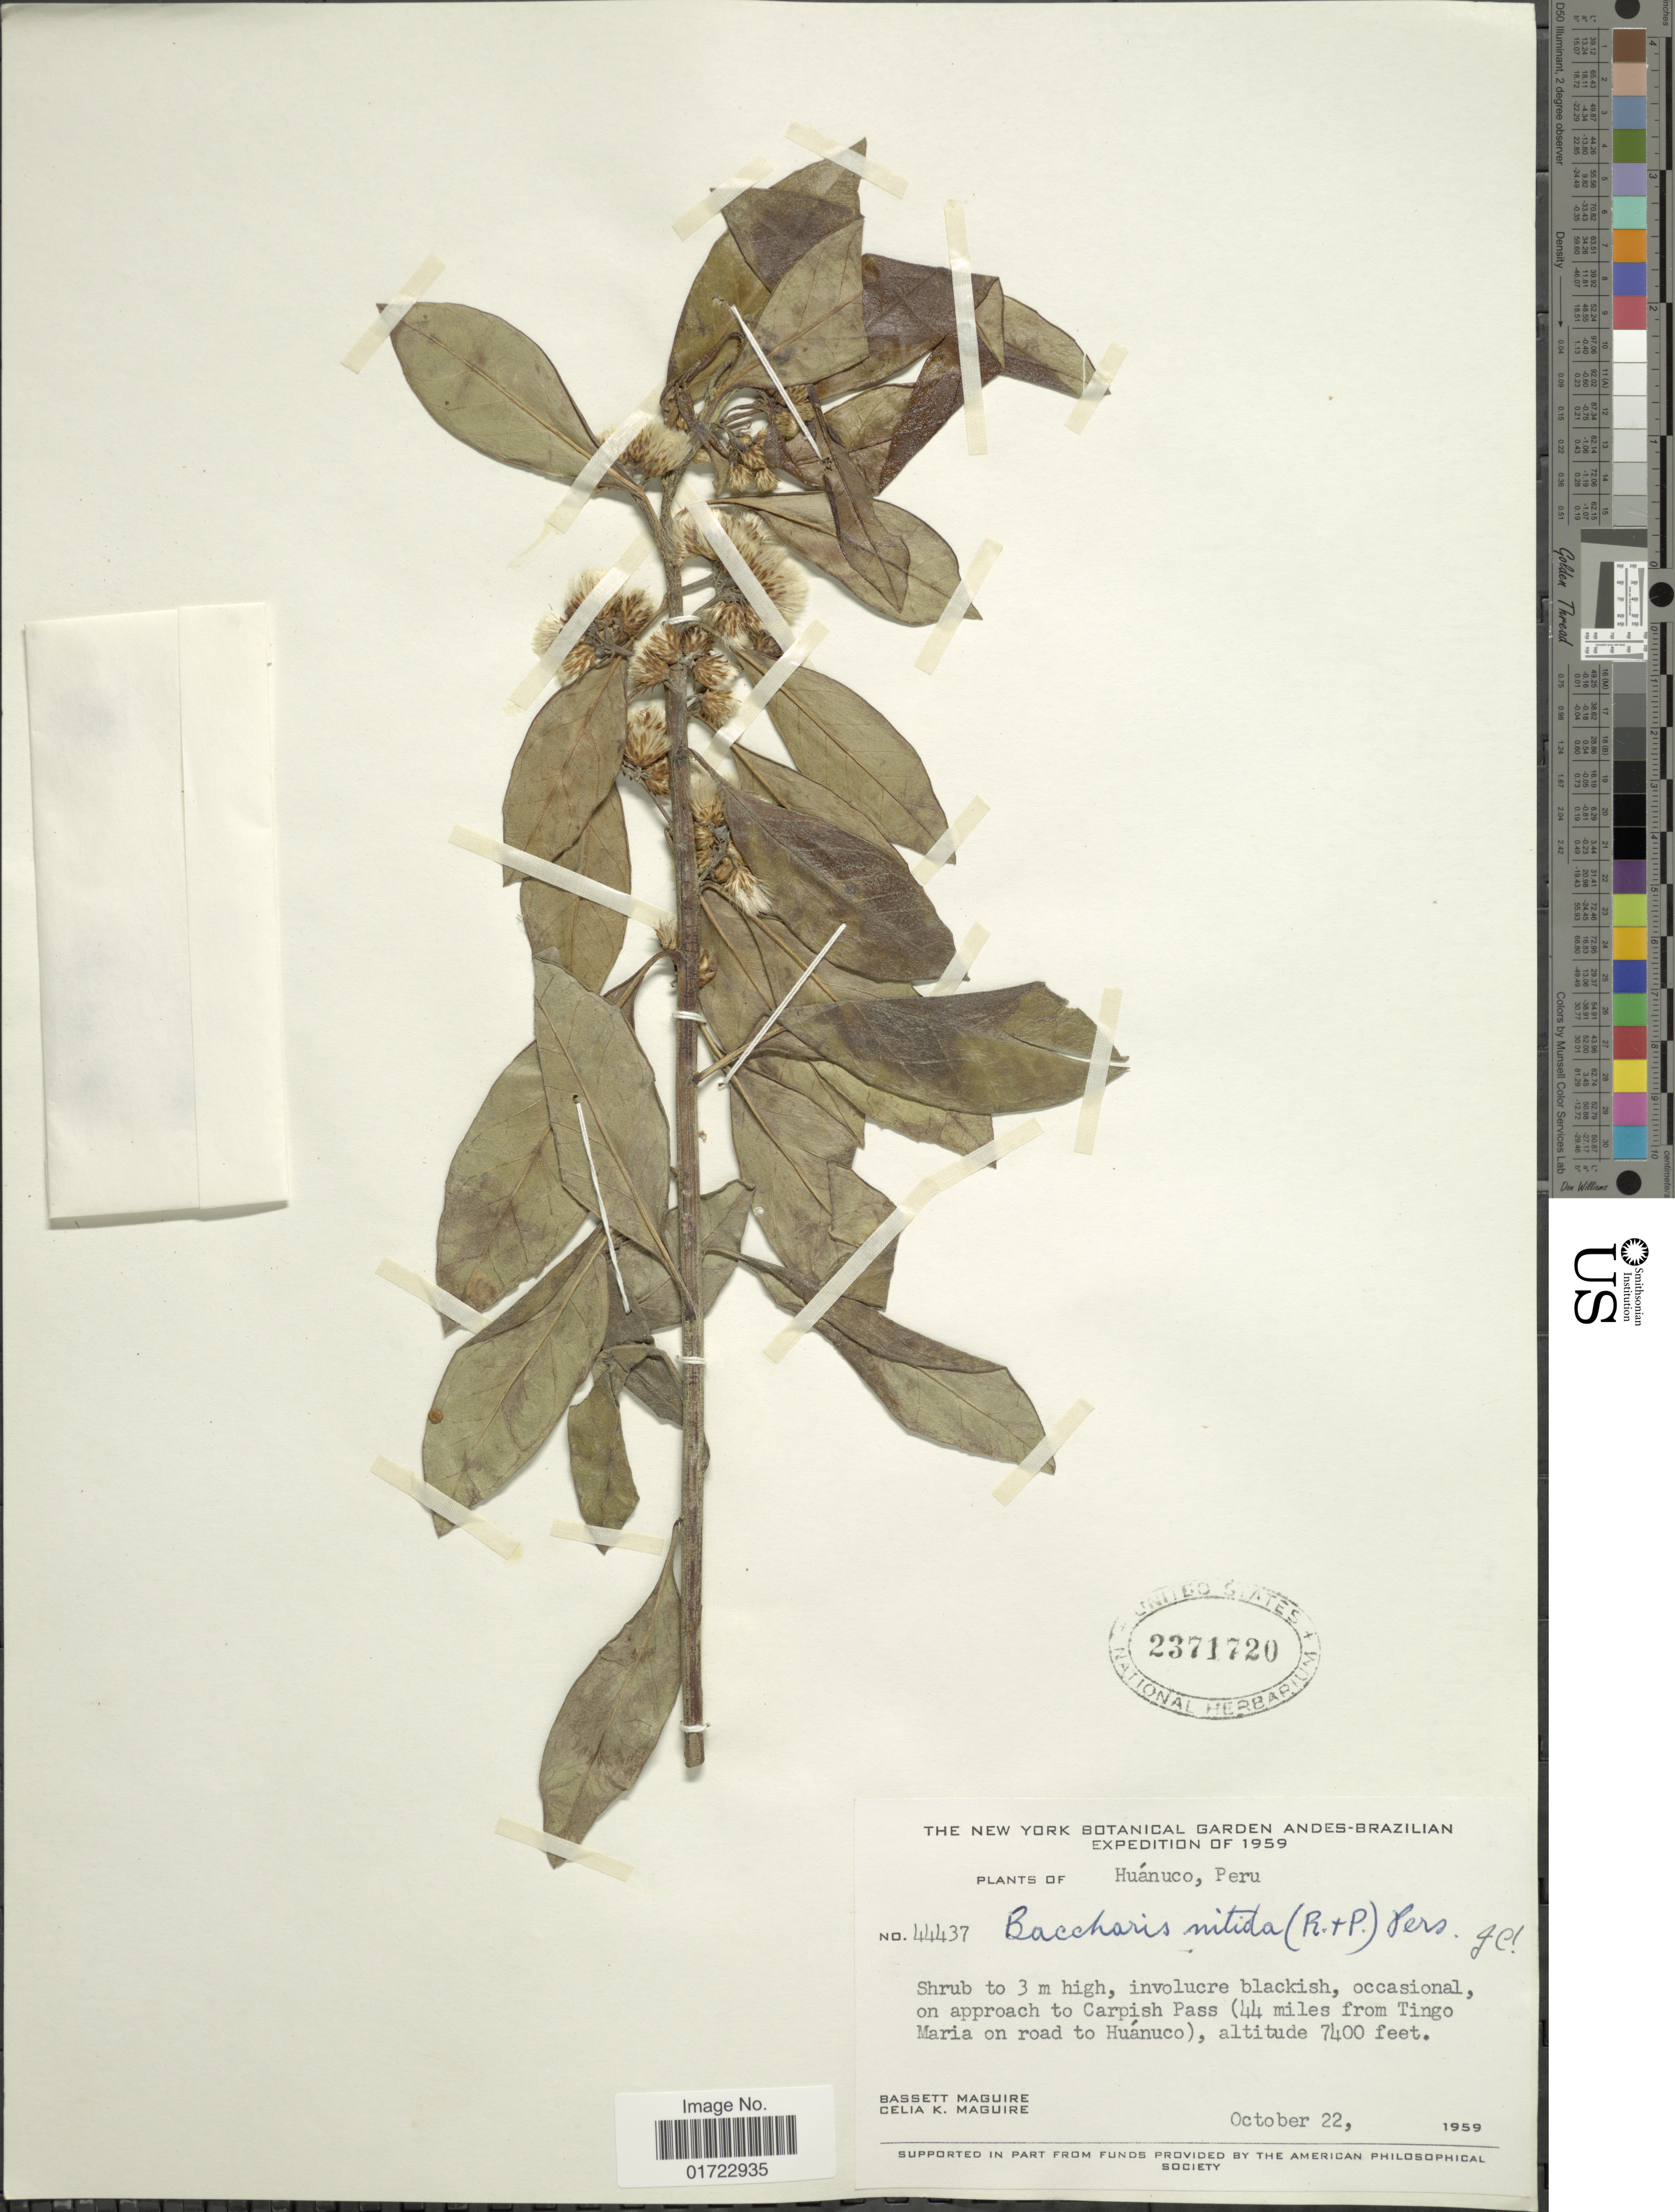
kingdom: Plantae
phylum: Tracheophyta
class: Magnoliopsida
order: Asterales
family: Asteraceae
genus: Baccharis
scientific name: Baccharis nitida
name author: (Ruiz & Pav.) Pers.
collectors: B. Maguire & C. K. Maguire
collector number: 44437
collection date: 1959-10-22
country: Peru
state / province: Huánuco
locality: On approach to Carpish Pass (44 miles from Tingo Maria on road to Huánuco)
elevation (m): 2256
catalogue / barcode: US 2371720